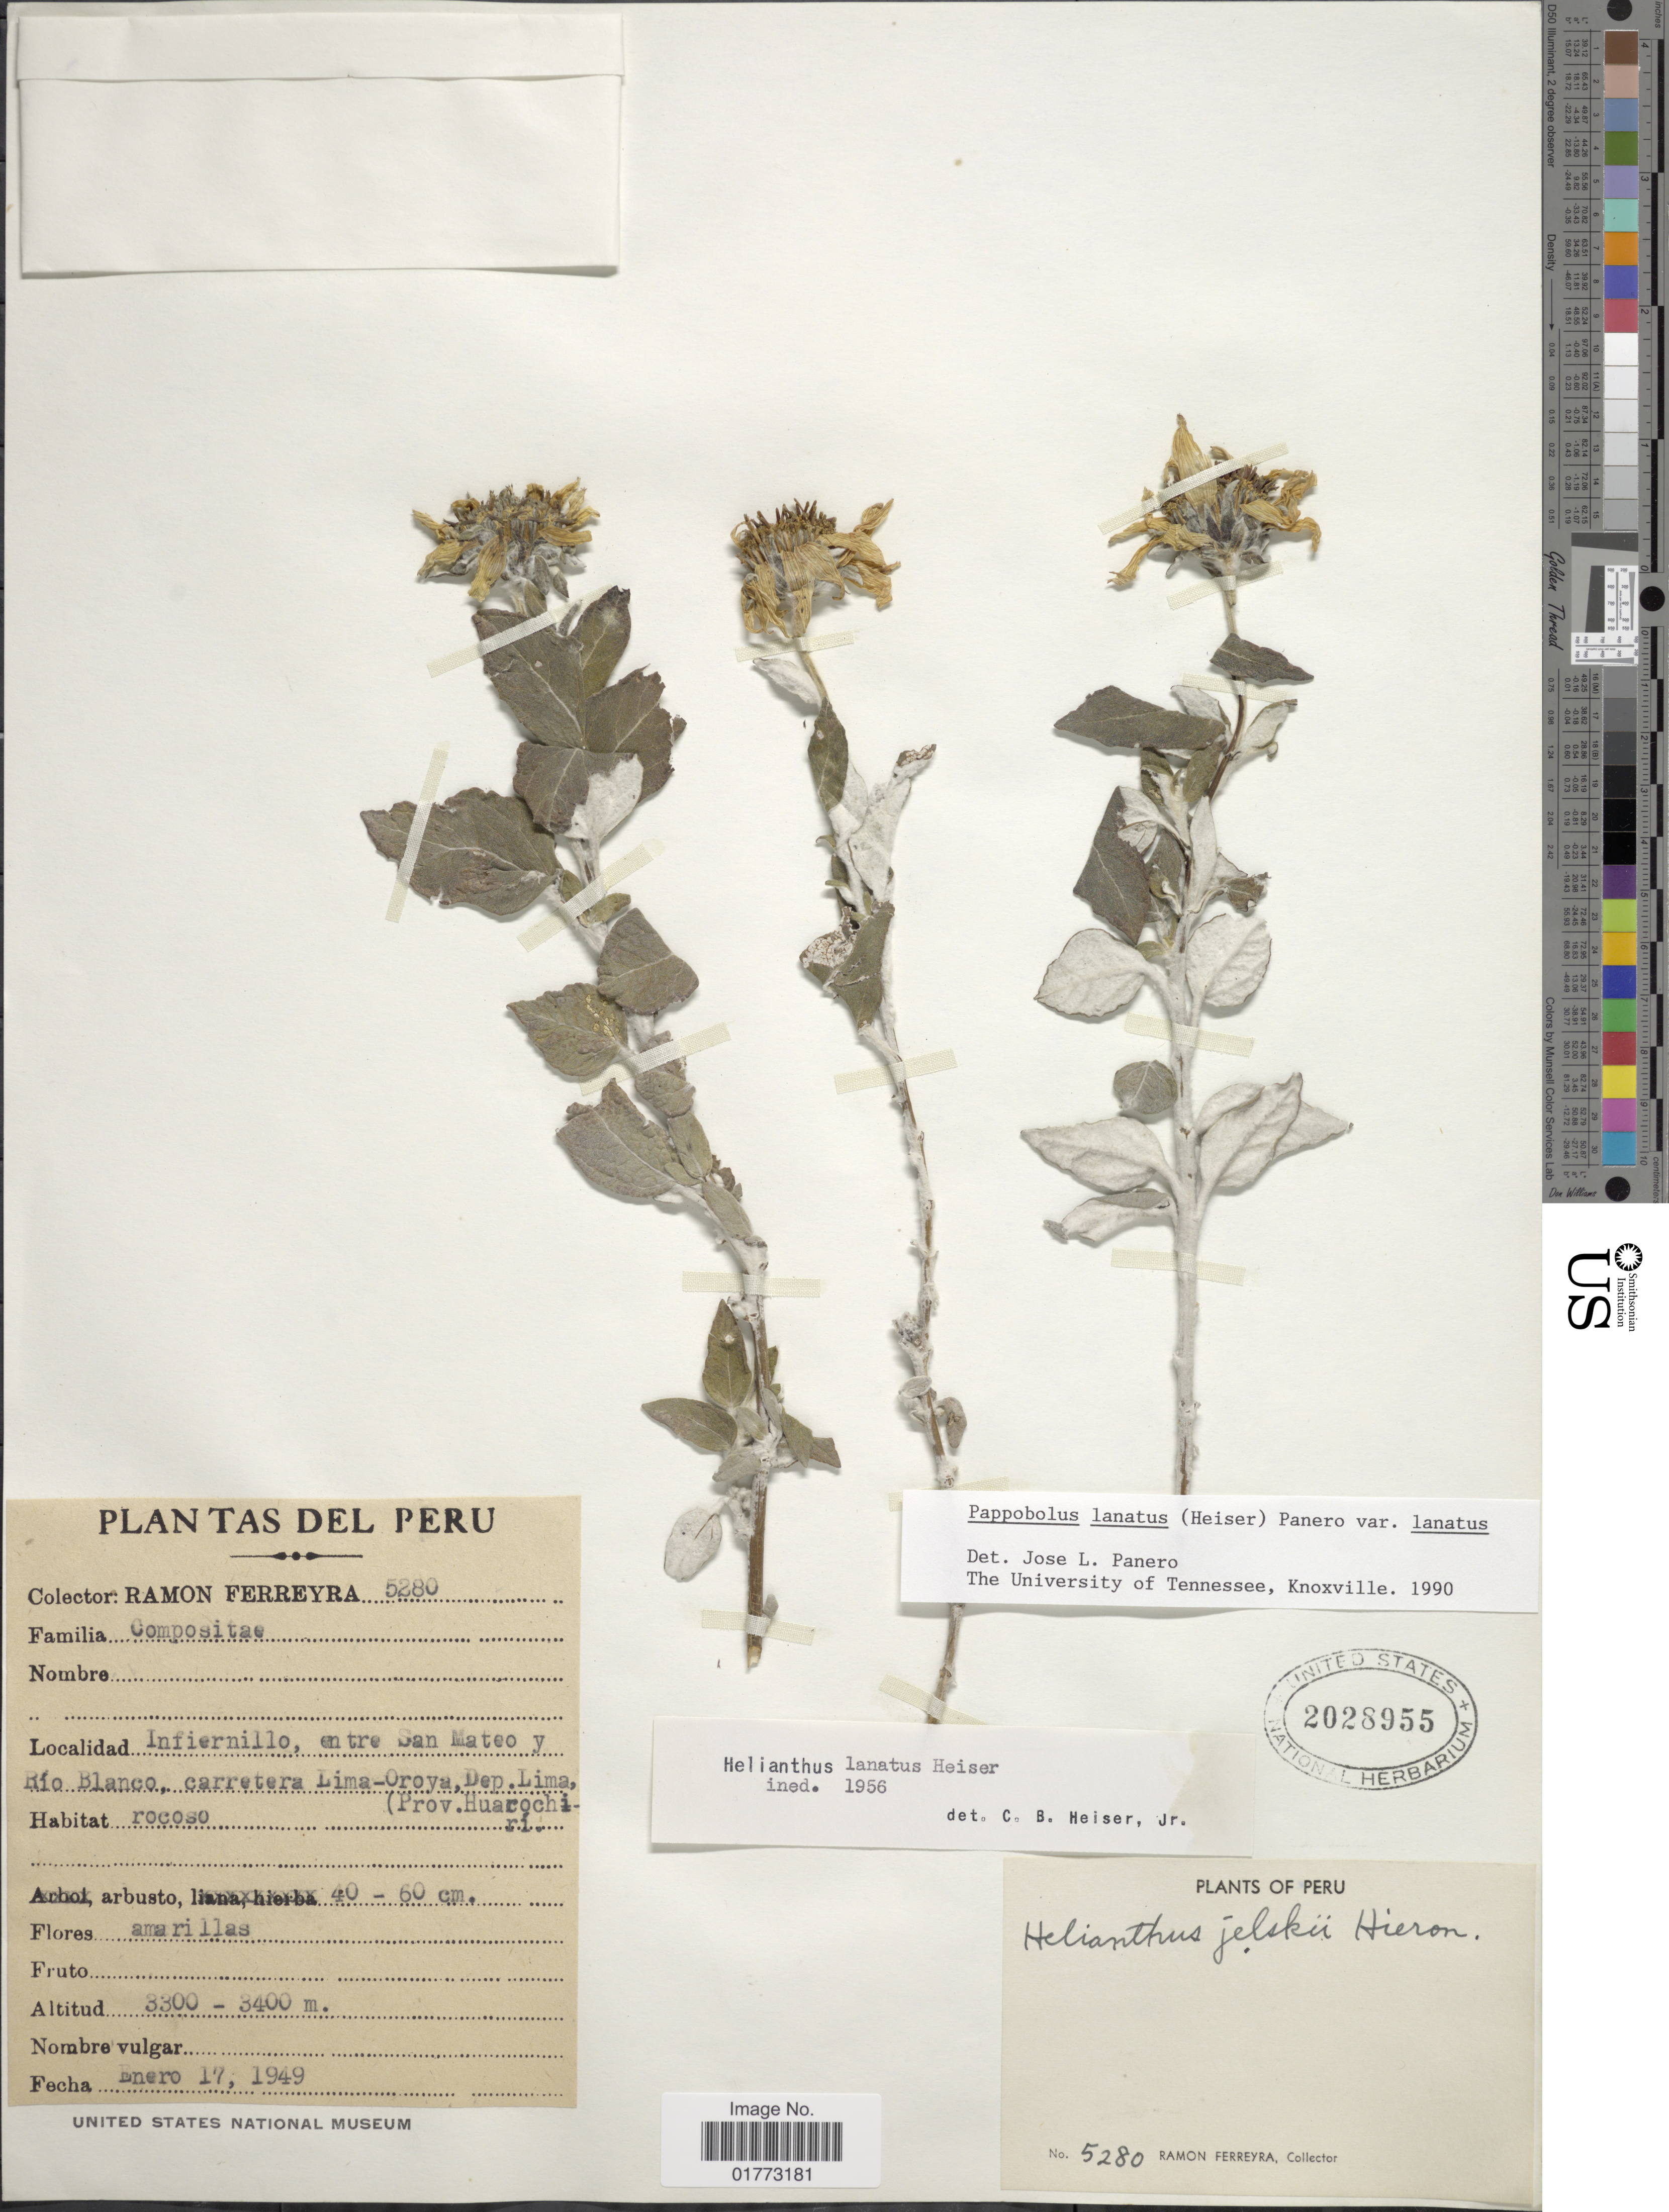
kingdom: Plantae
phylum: Tracheophyta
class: Magnoliopsida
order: Asterales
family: Asteraceae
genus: Pappobolus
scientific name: Pappobolus lanatus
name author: (Heiser) Panero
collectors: R. A. Ferreyra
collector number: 5280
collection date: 1949-01-17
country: Peru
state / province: Lima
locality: Infiernillo, entre San Mateo y Rio Blanco, carretera Lima- Oroya, Dep. Lima (Prov. Huarochiri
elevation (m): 3300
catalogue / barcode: US 2028955